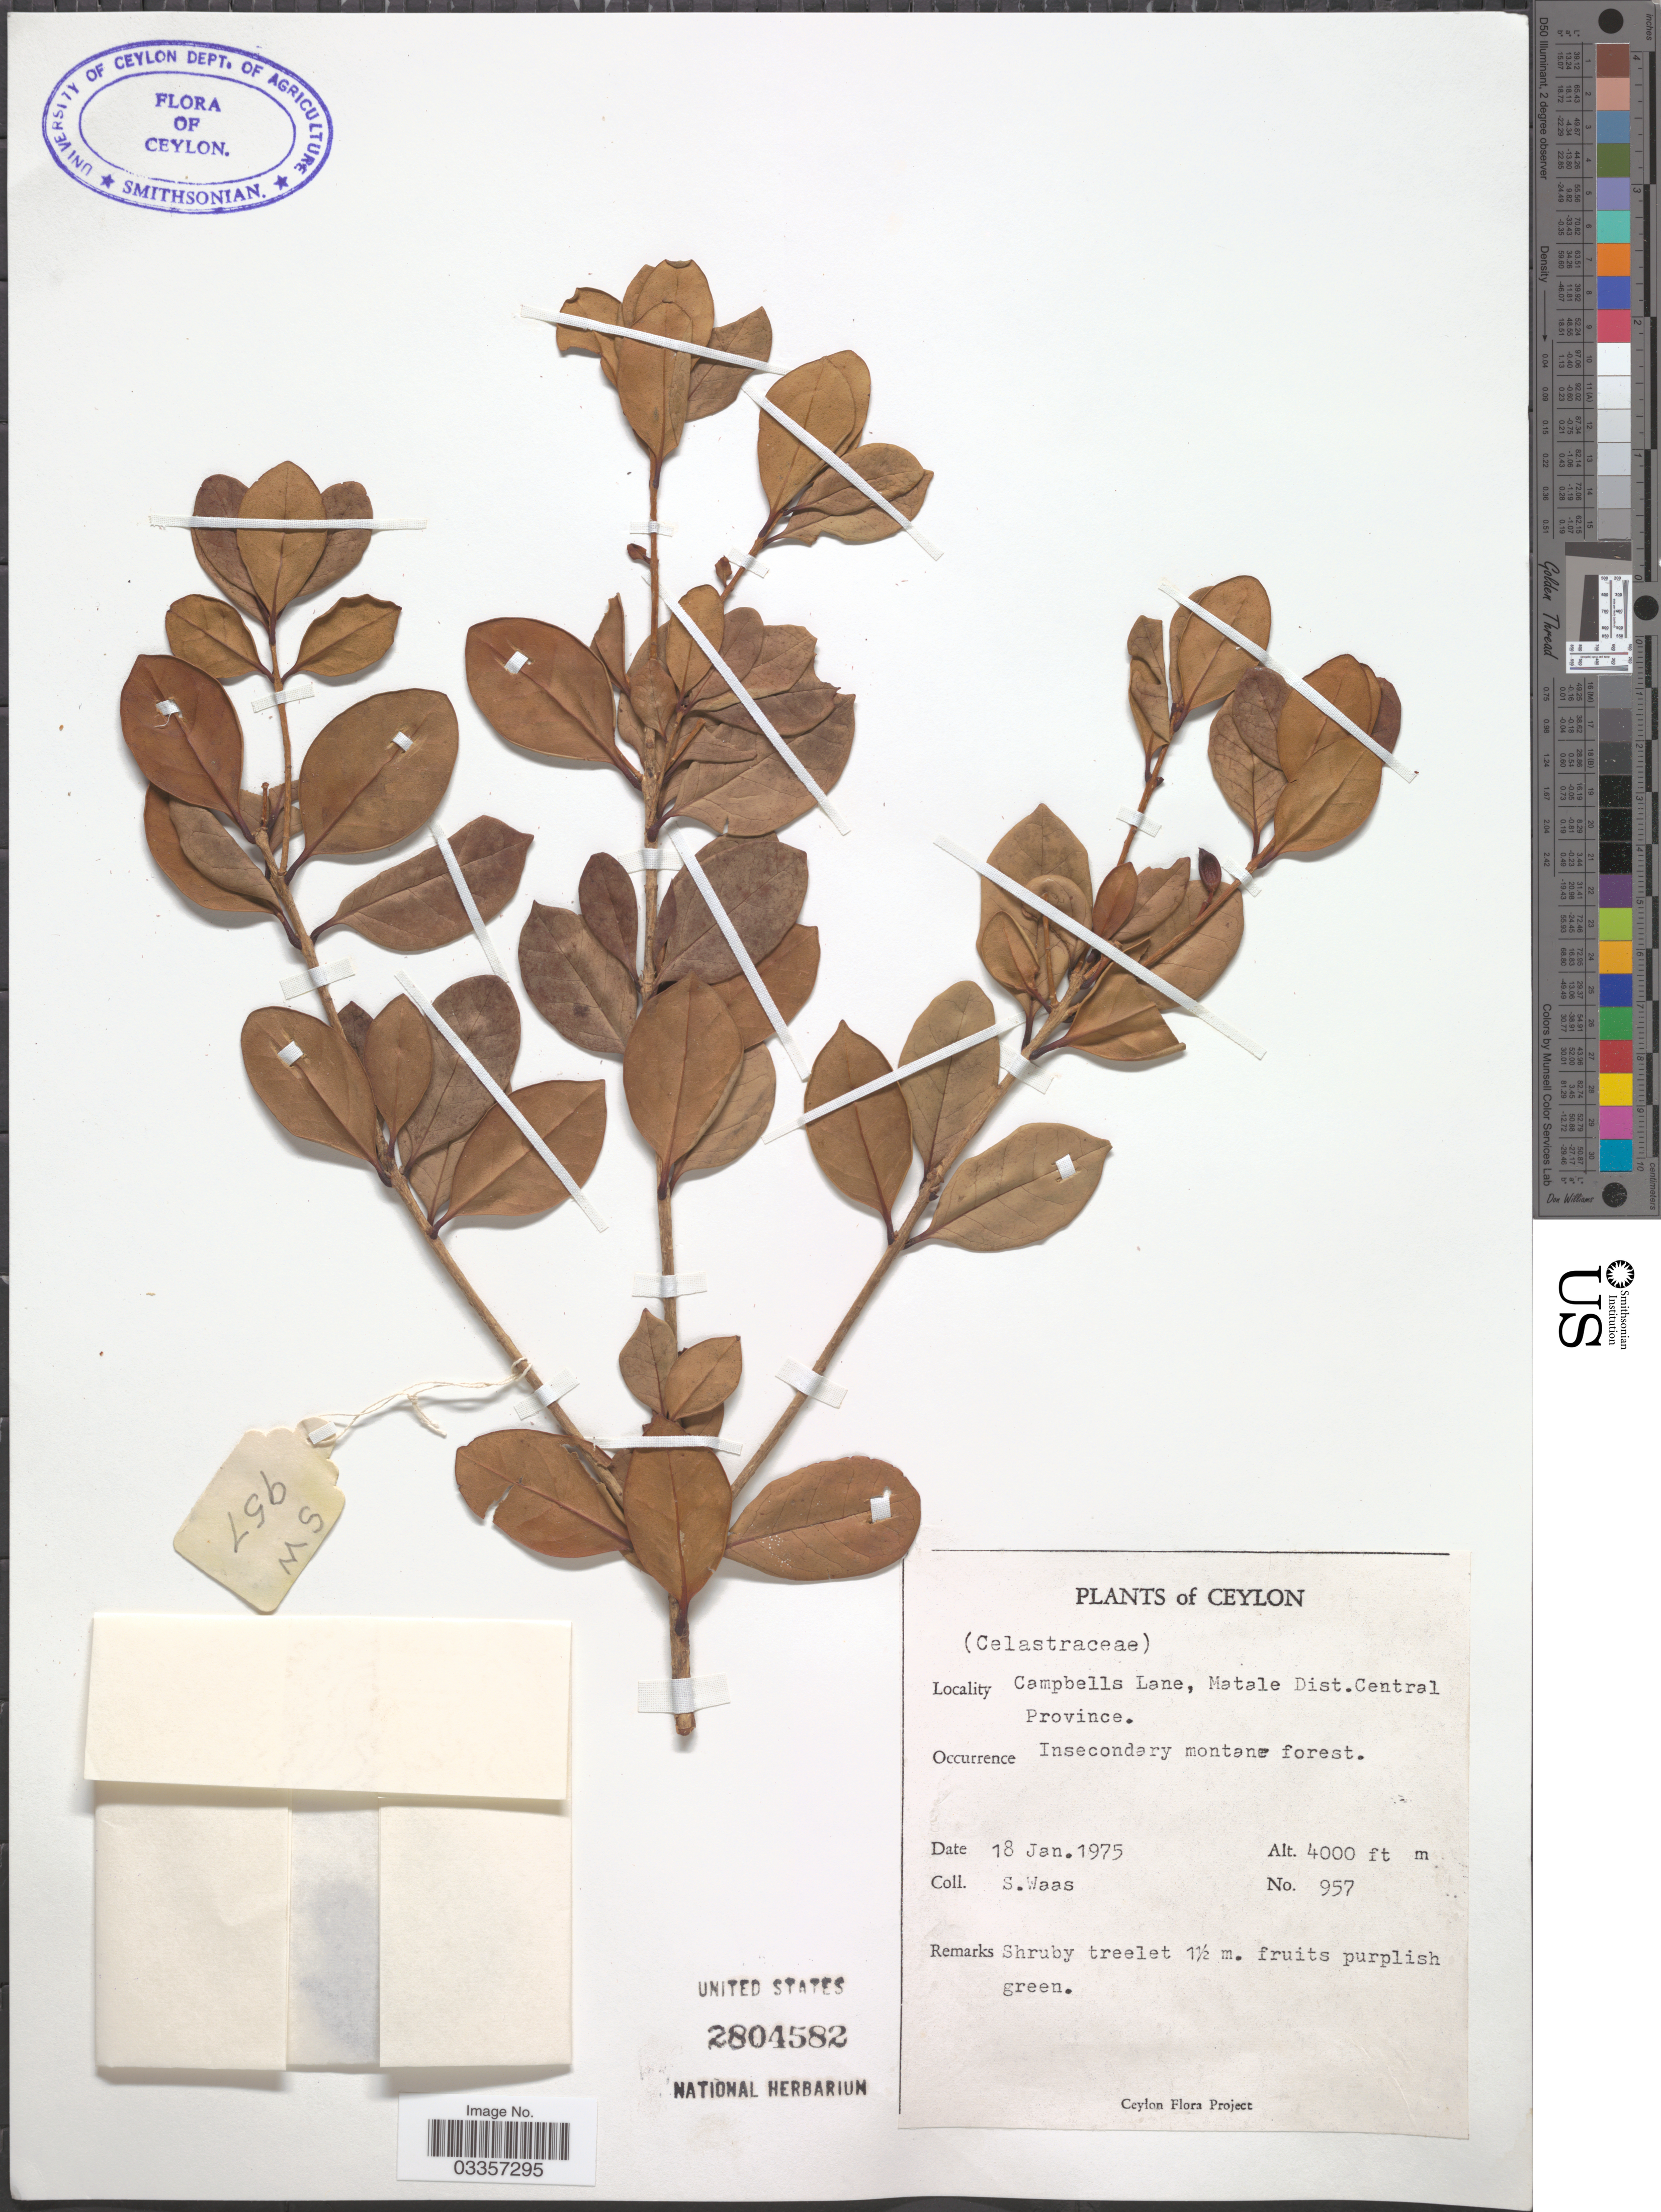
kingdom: Plantae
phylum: Tracheophyta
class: Magnoliopsida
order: Celastrales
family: Celastraceae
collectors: S. Waas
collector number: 957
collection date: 1975-01-18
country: Sri Lanka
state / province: Central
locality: Ceylon. Campbells Lane, Matale Dist.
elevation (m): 1219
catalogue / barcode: US 2804582